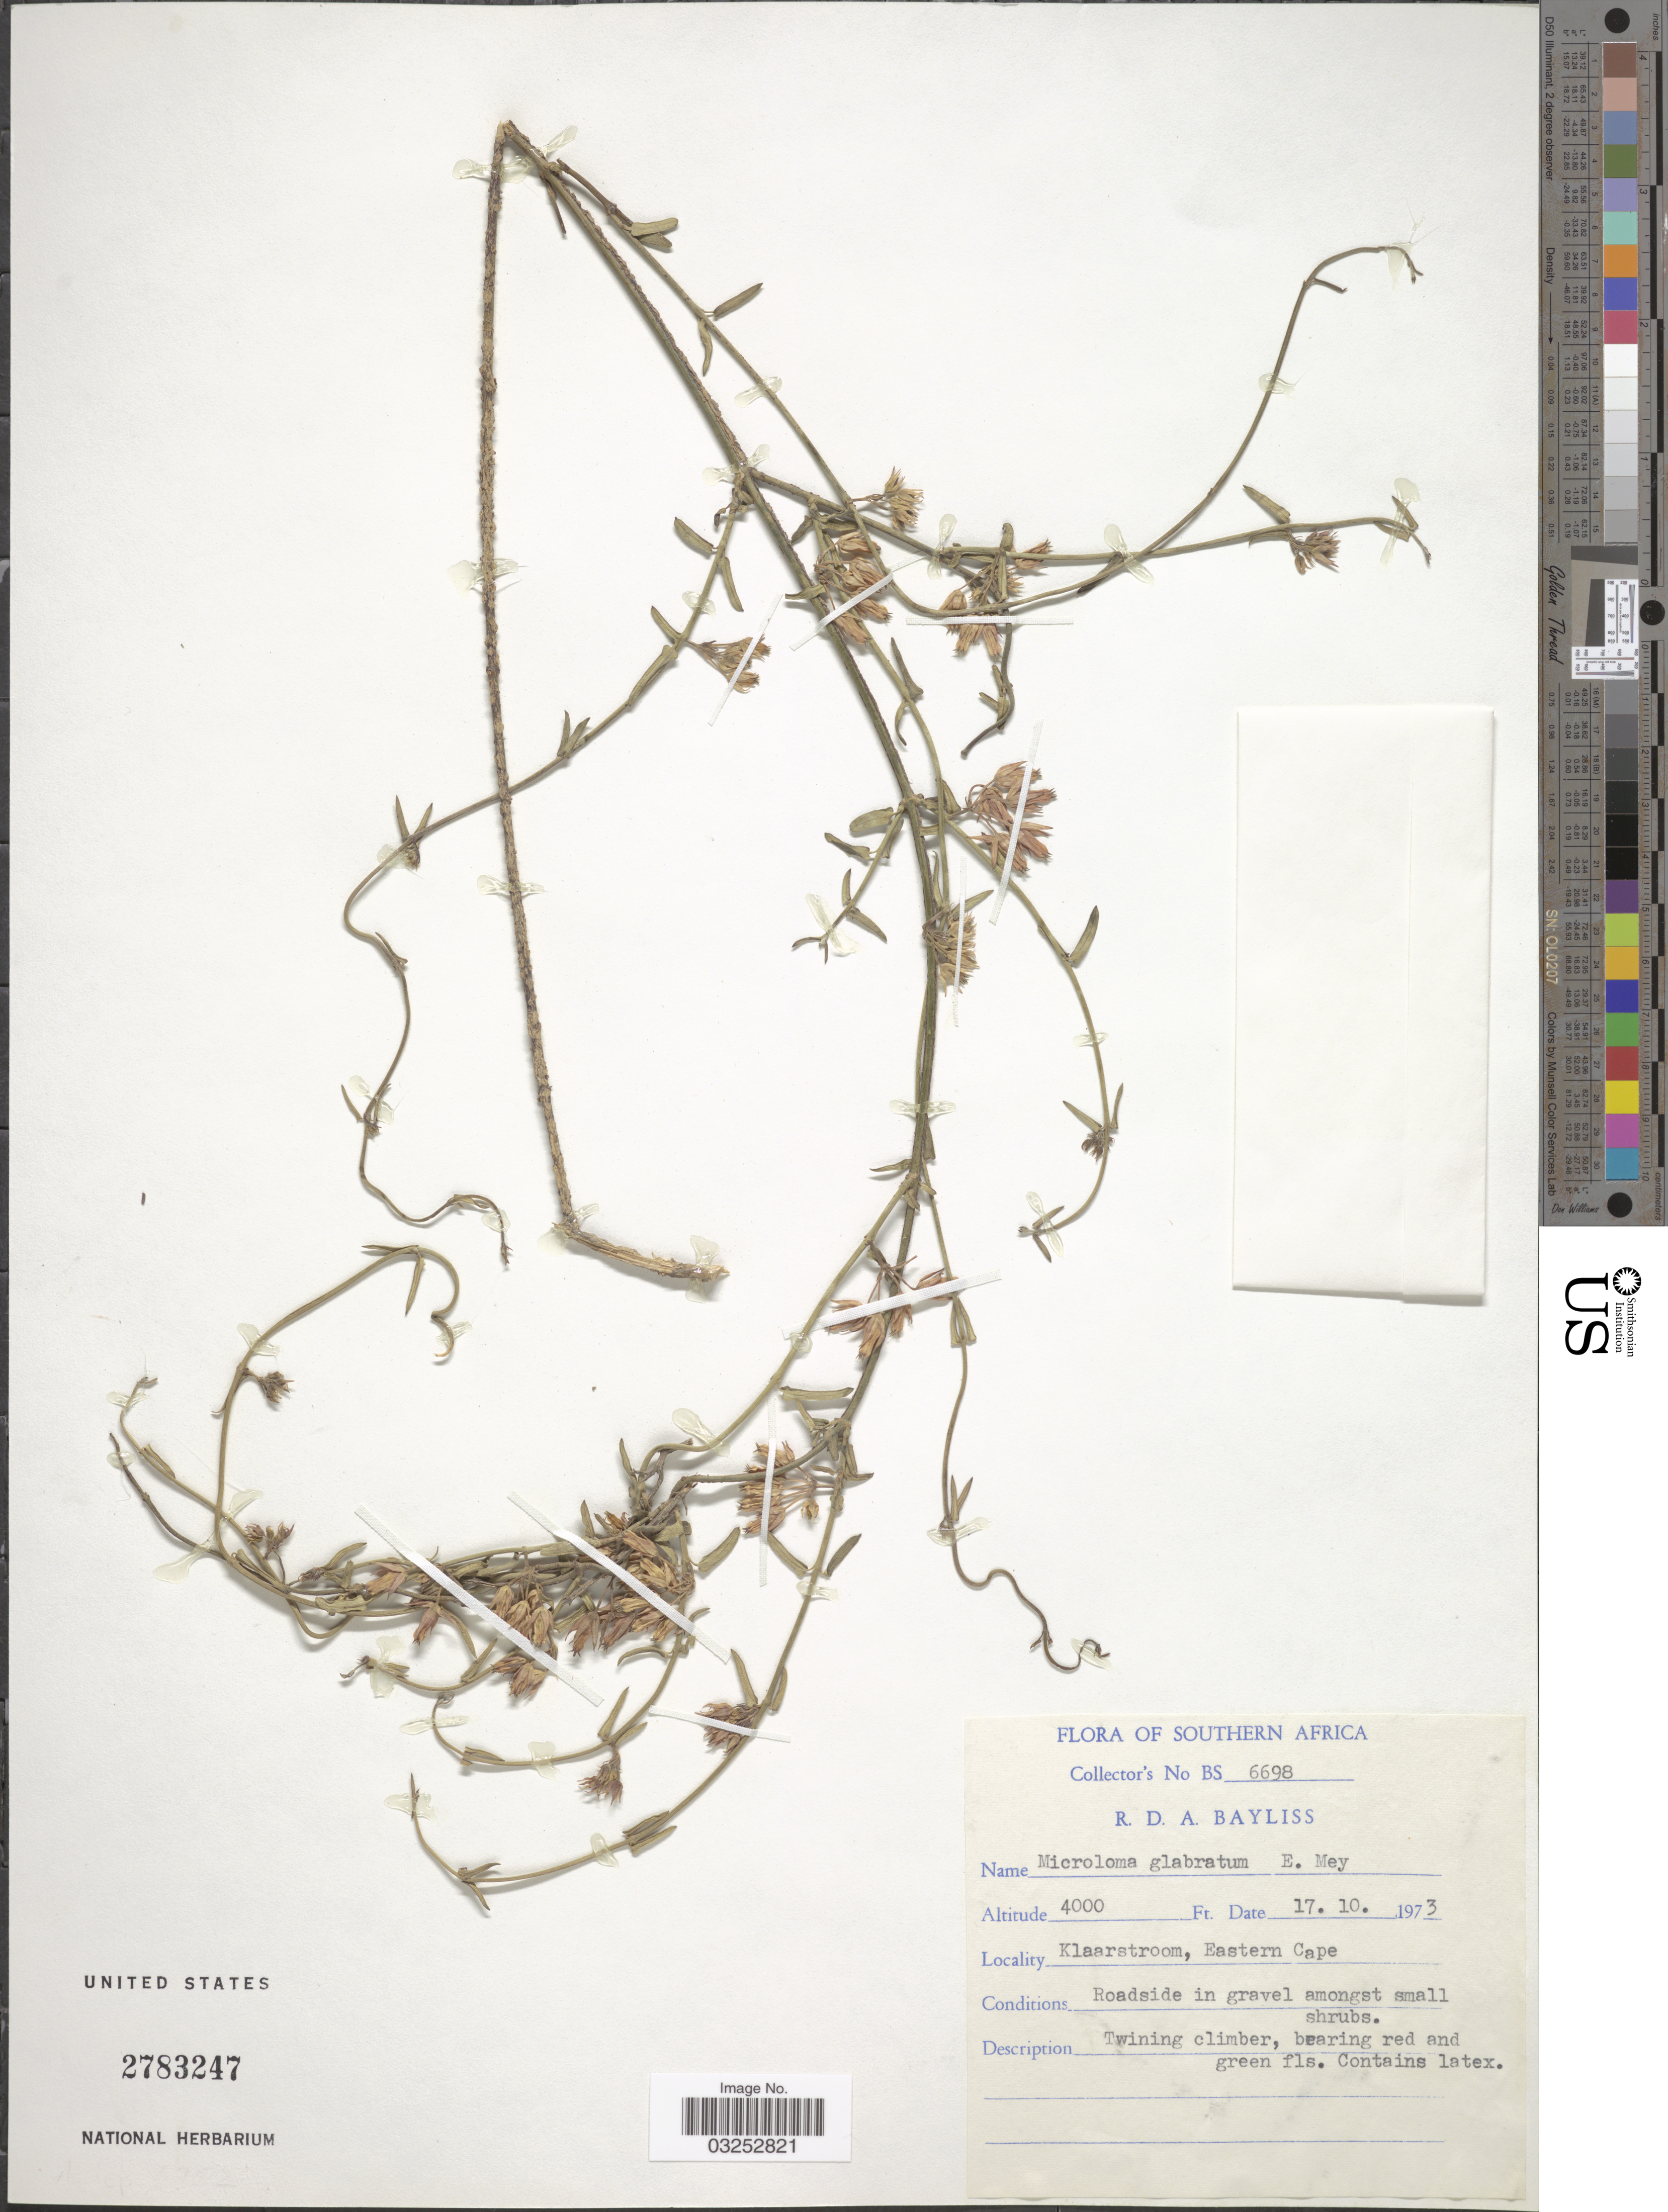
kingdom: Plantae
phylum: Tracheophyta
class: Magnoliopsida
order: Gentianales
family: Apocynaceae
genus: Microloma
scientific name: Microloma glabratum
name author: E. Mey.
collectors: R. Bayliss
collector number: BS 6698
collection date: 1973-10-17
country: South Africa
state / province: Eastern Cape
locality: Southern Africa, Klaarstroom, Eastern Cape.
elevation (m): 1219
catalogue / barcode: US 2783247